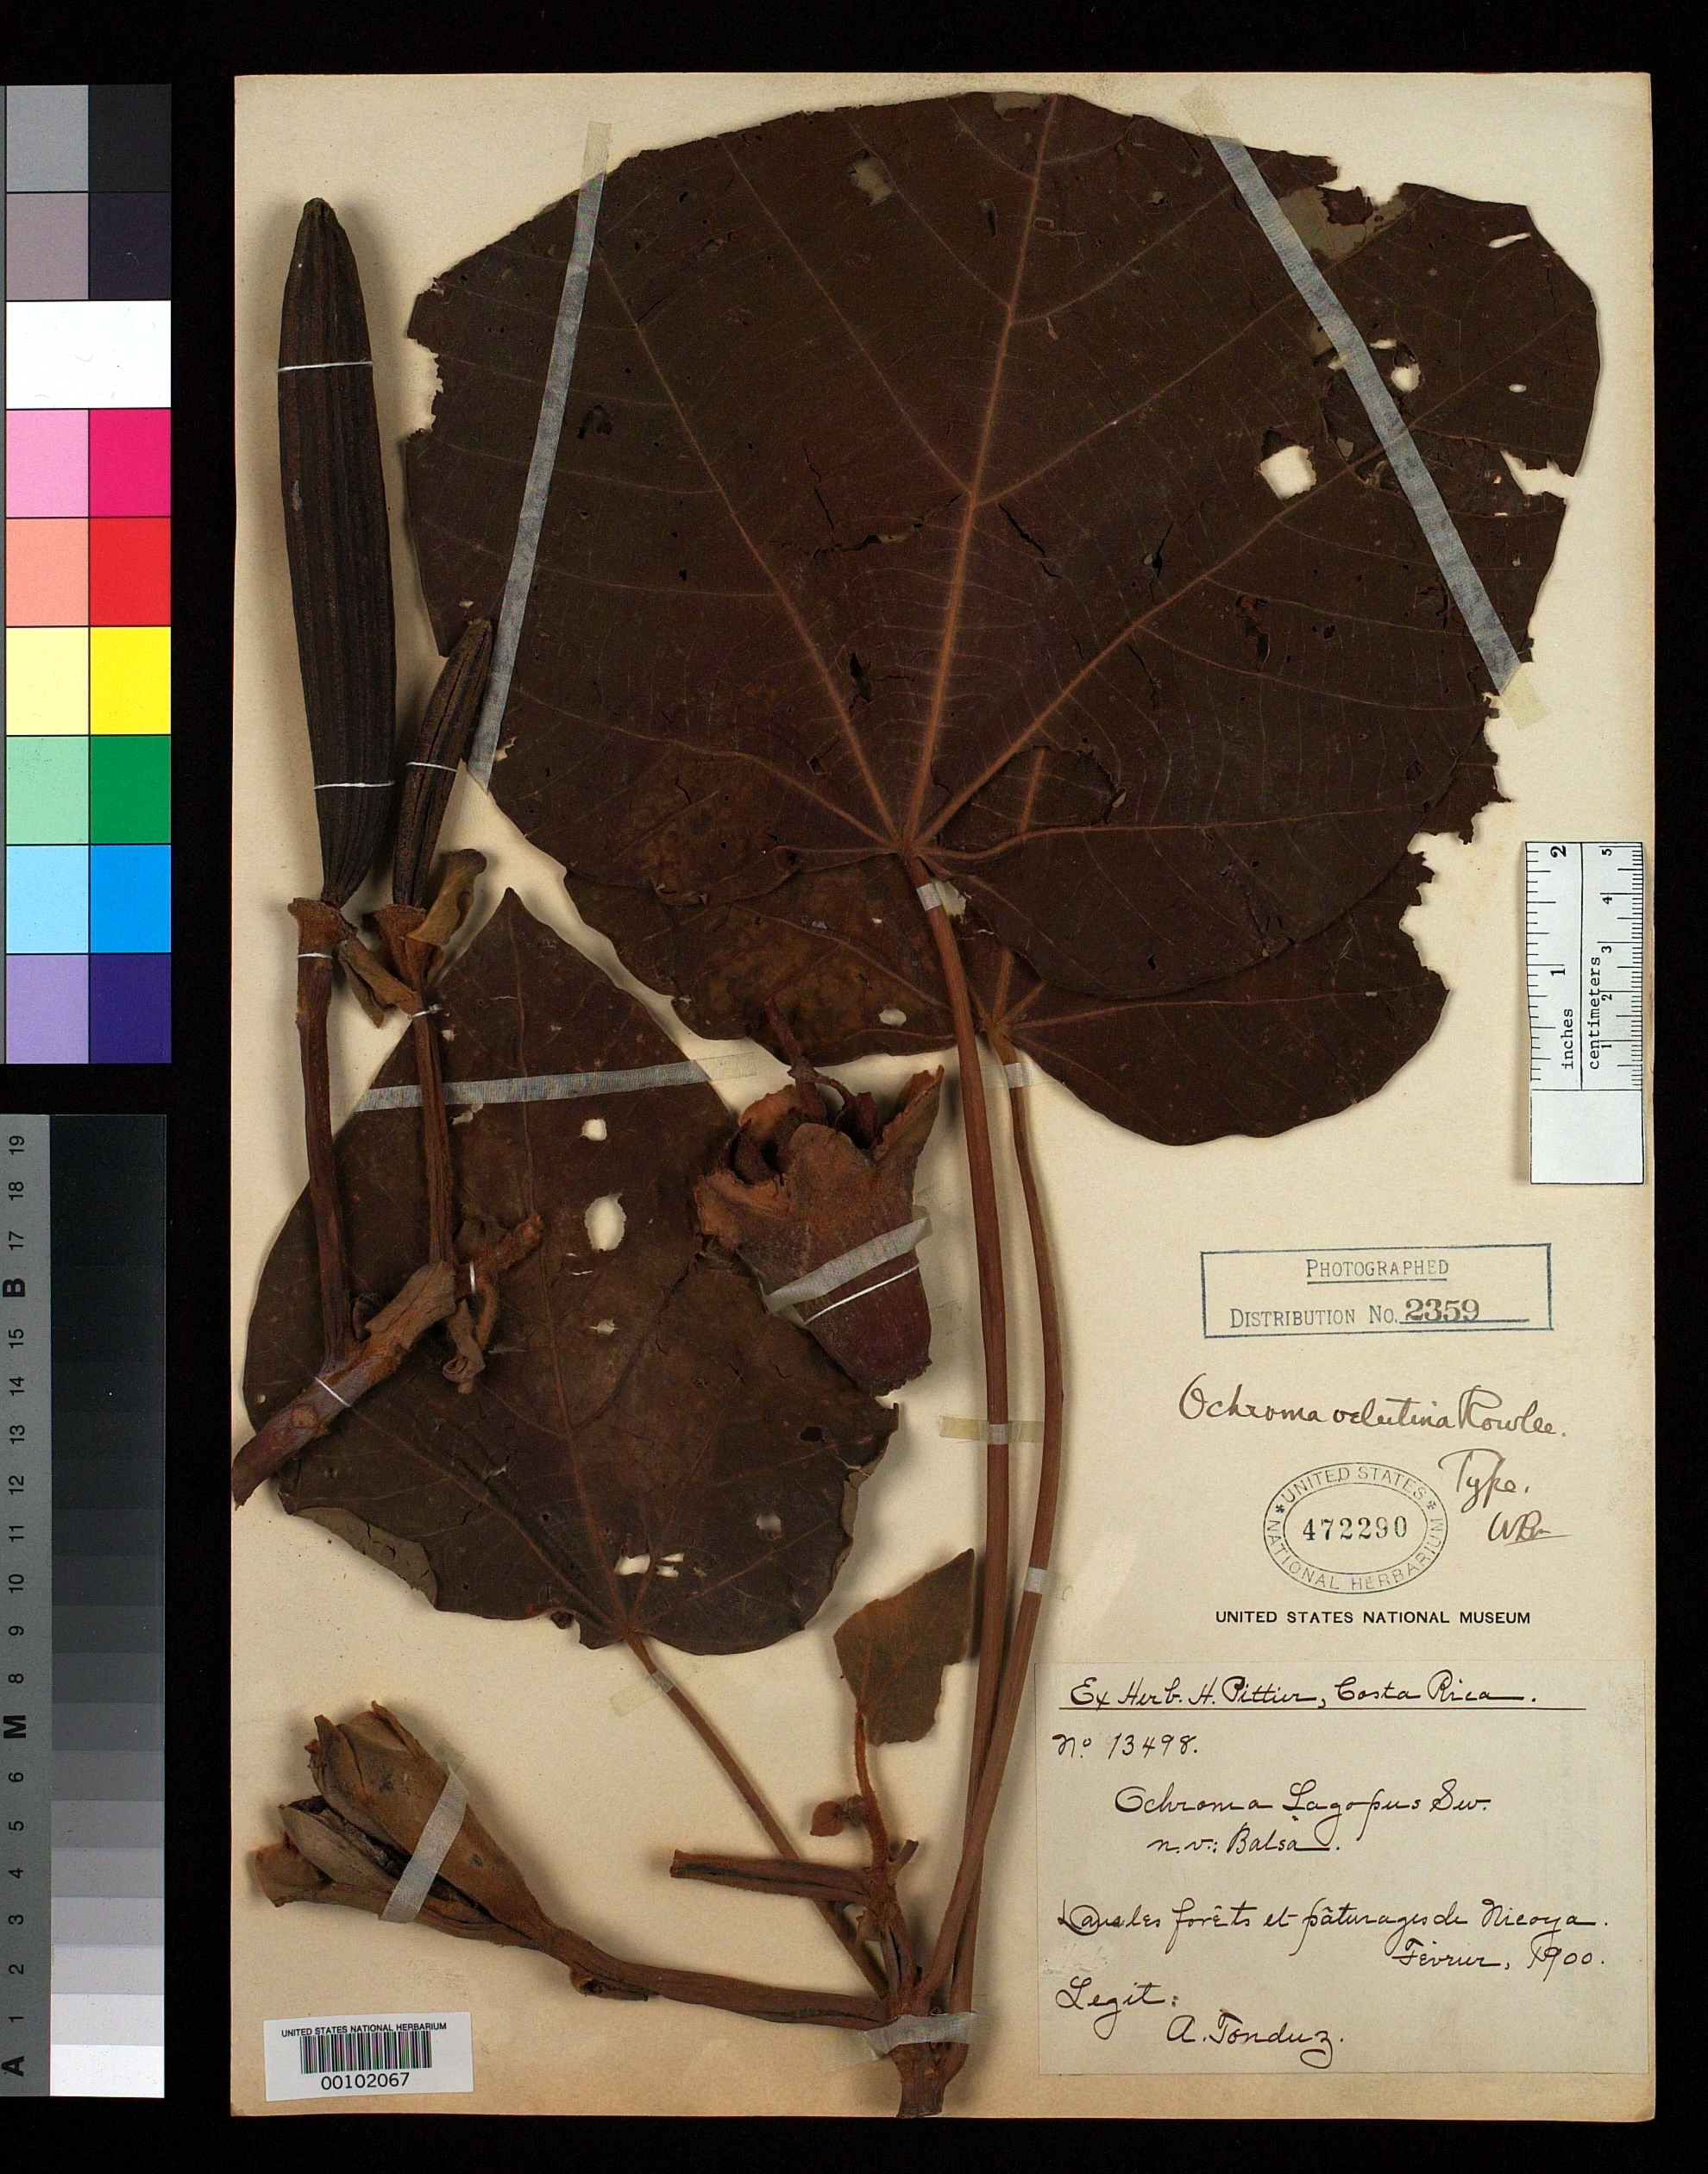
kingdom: Plantae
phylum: Tracheophyta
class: Magnoliopsida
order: Malvales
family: Malvaceae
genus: Ochroma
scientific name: Ochroma velutinum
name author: Rowlee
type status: Holotype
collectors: A. Tonduz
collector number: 13498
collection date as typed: Feb 1900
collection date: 1900-02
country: Costa Rica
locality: Nicoya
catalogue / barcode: US 472290